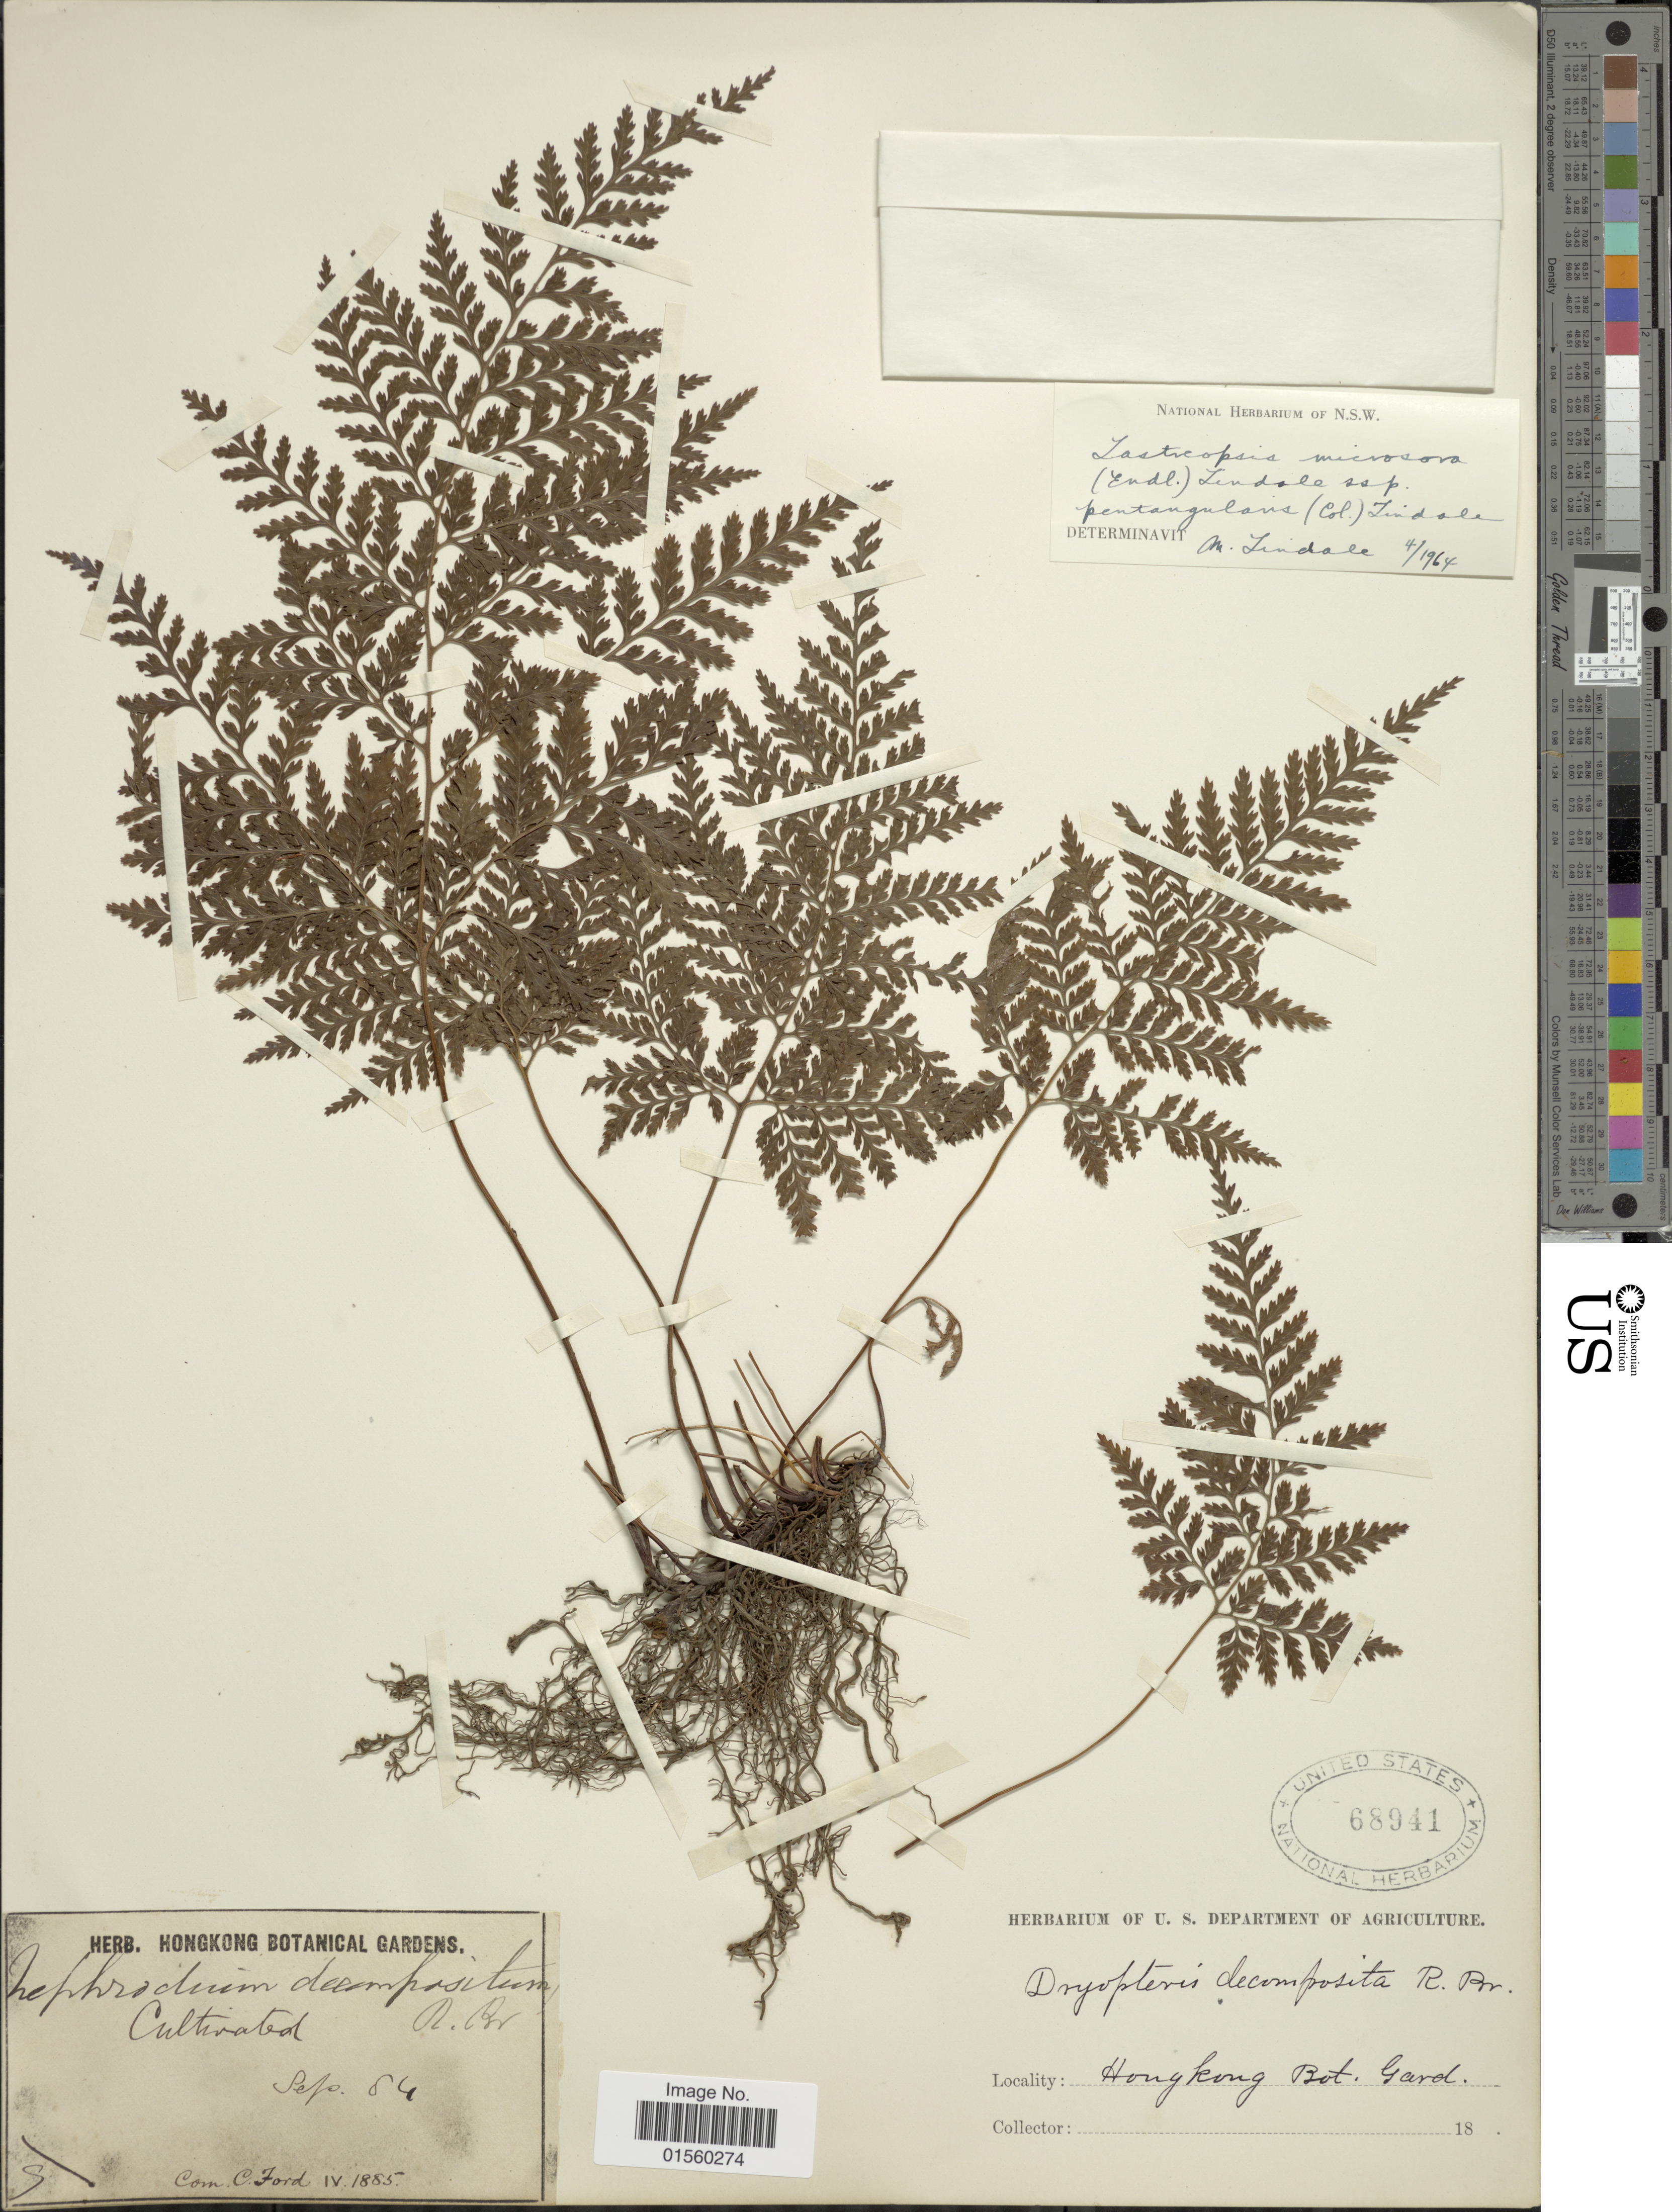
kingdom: Plantae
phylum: Tracheophyta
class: Polypodiopsida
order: Polypodiales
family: Dryopteridaceae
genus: Parapolystichum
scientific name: Parapolystichum microsorum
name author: (Endl.) Labiak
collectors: Facchini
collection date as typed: Transcribed d/m/y: /9/84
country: China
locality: Hong Kong Bot, Garden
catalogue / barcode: US 68941